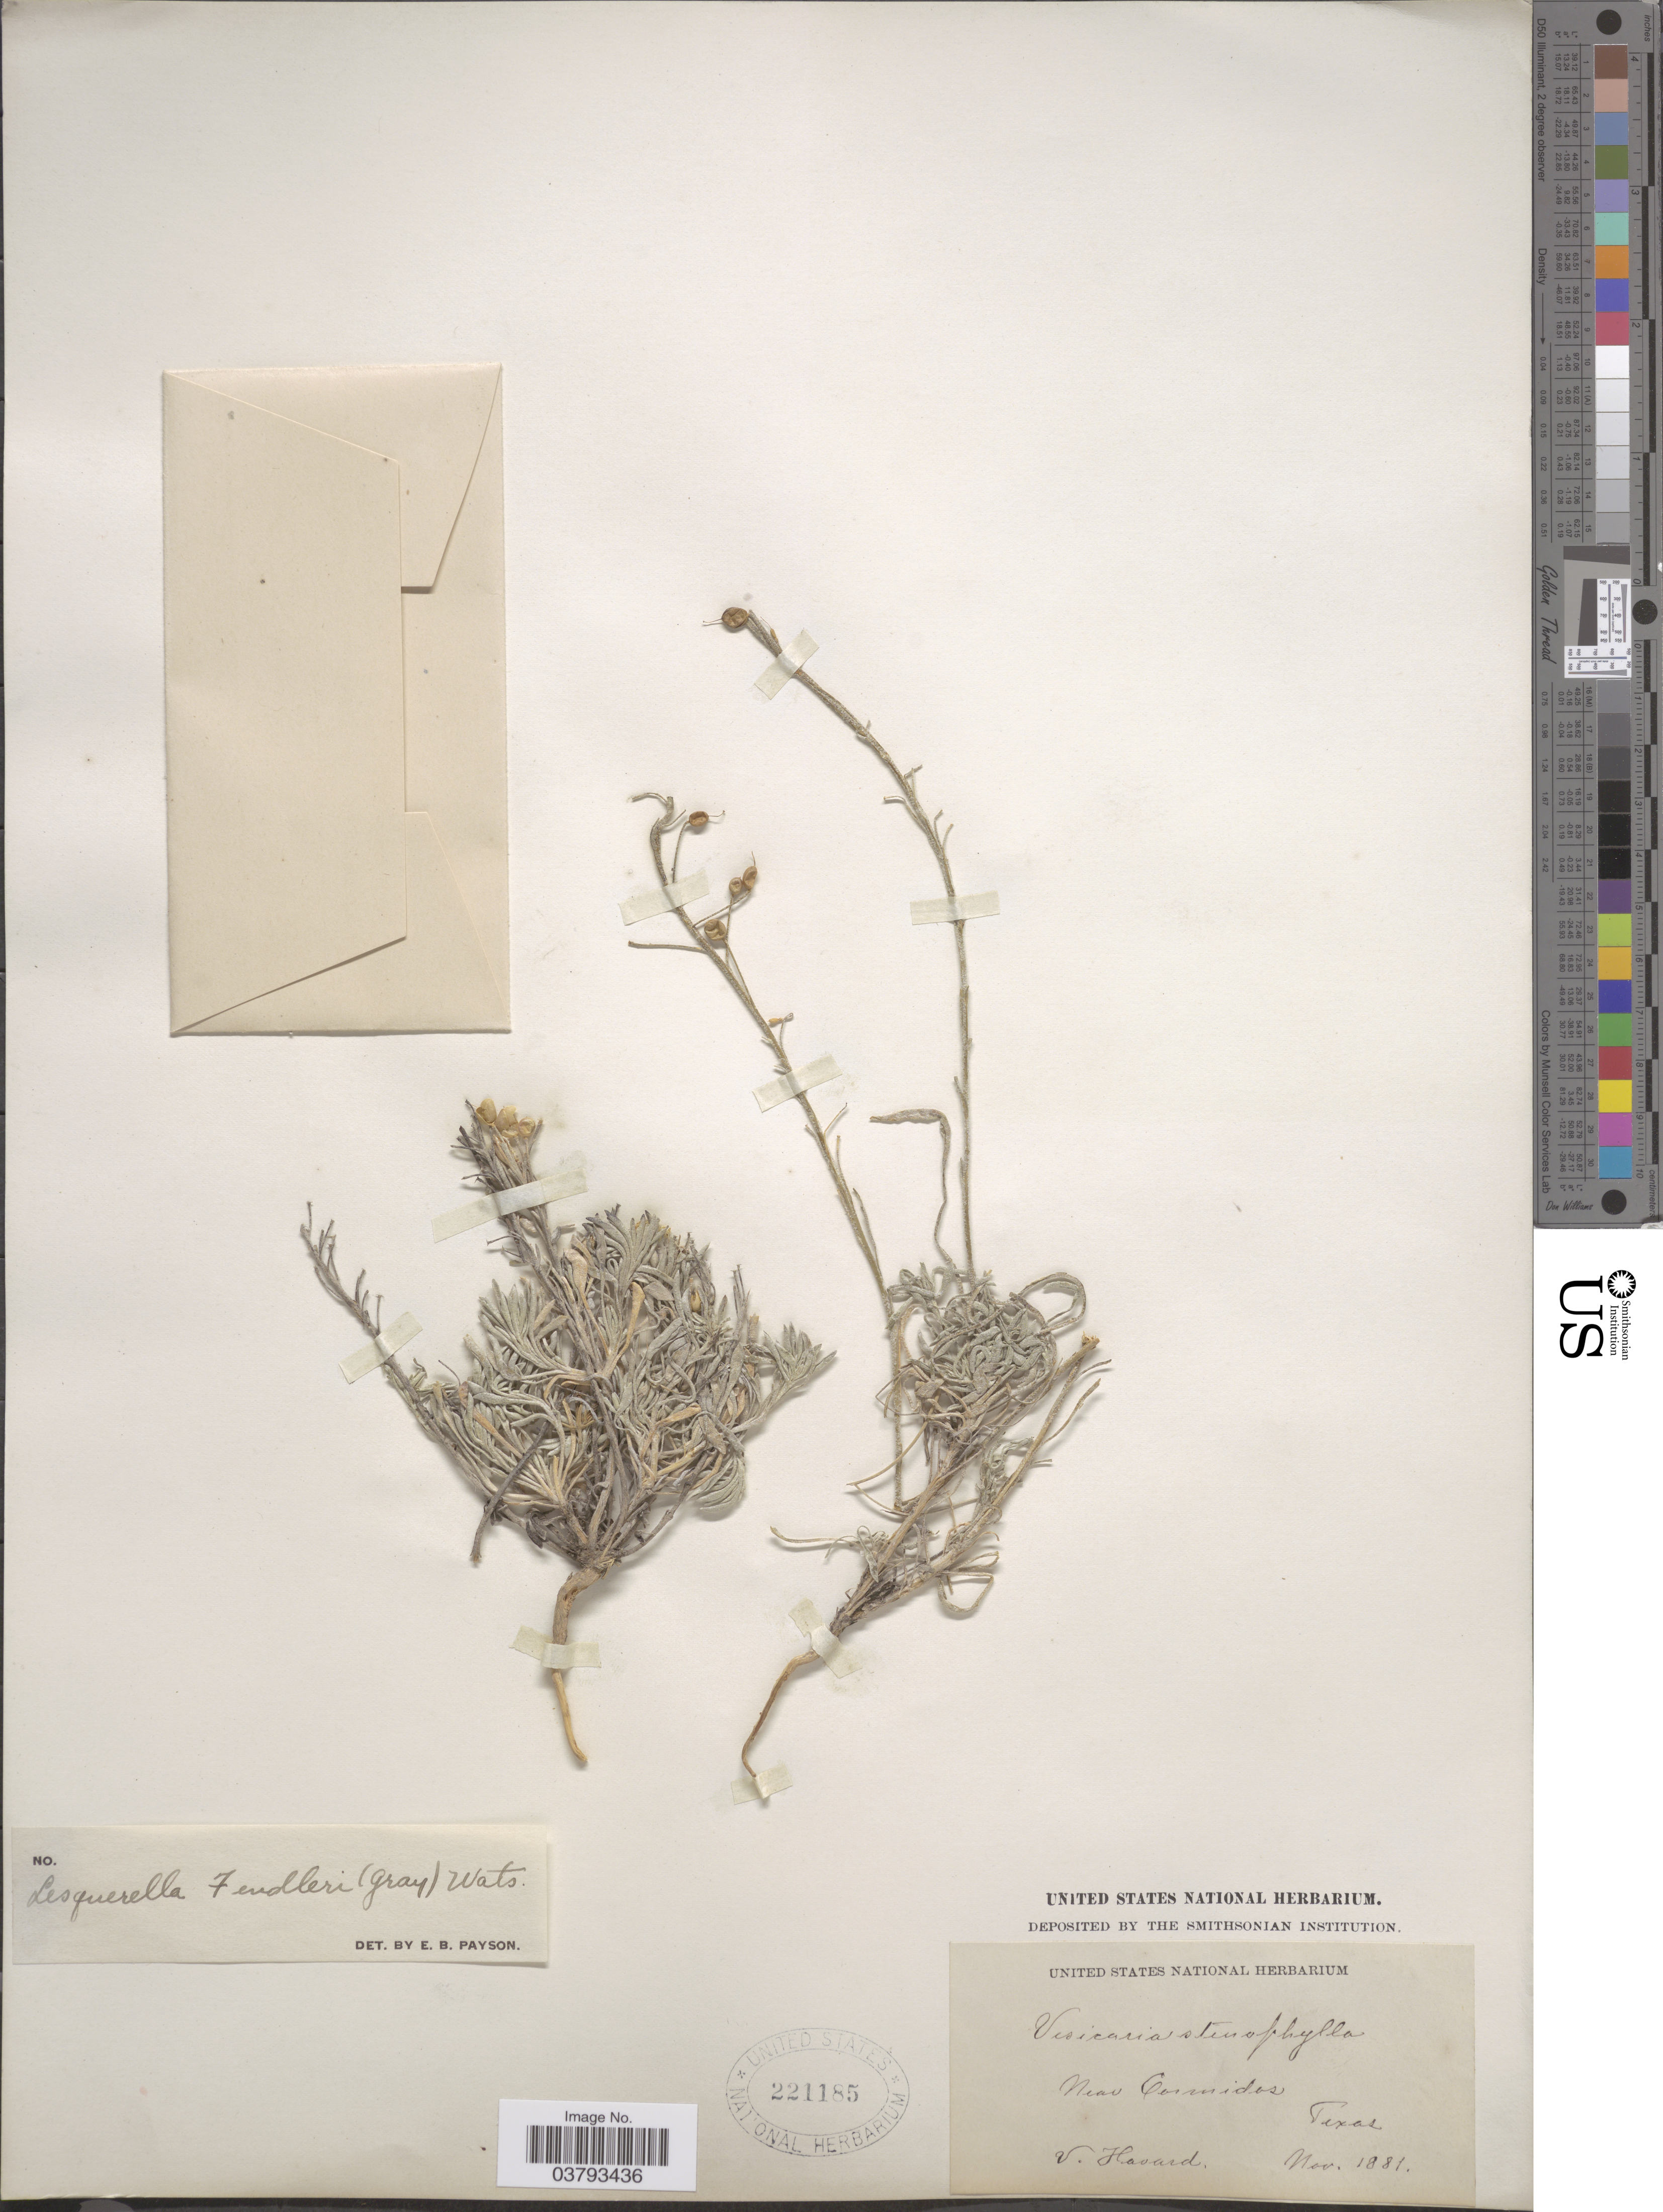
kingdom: Plantae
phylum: Tracheophyta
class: Magnoliopsida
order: Brassicales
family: Brassicaceae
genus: Lesquerella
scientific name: Lesquerella fendleri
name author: (A. Gray) S. Watson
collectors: V. Havard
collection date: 1881-11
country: United States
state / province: Texas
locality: Near Cornudas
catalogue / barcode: US 221185